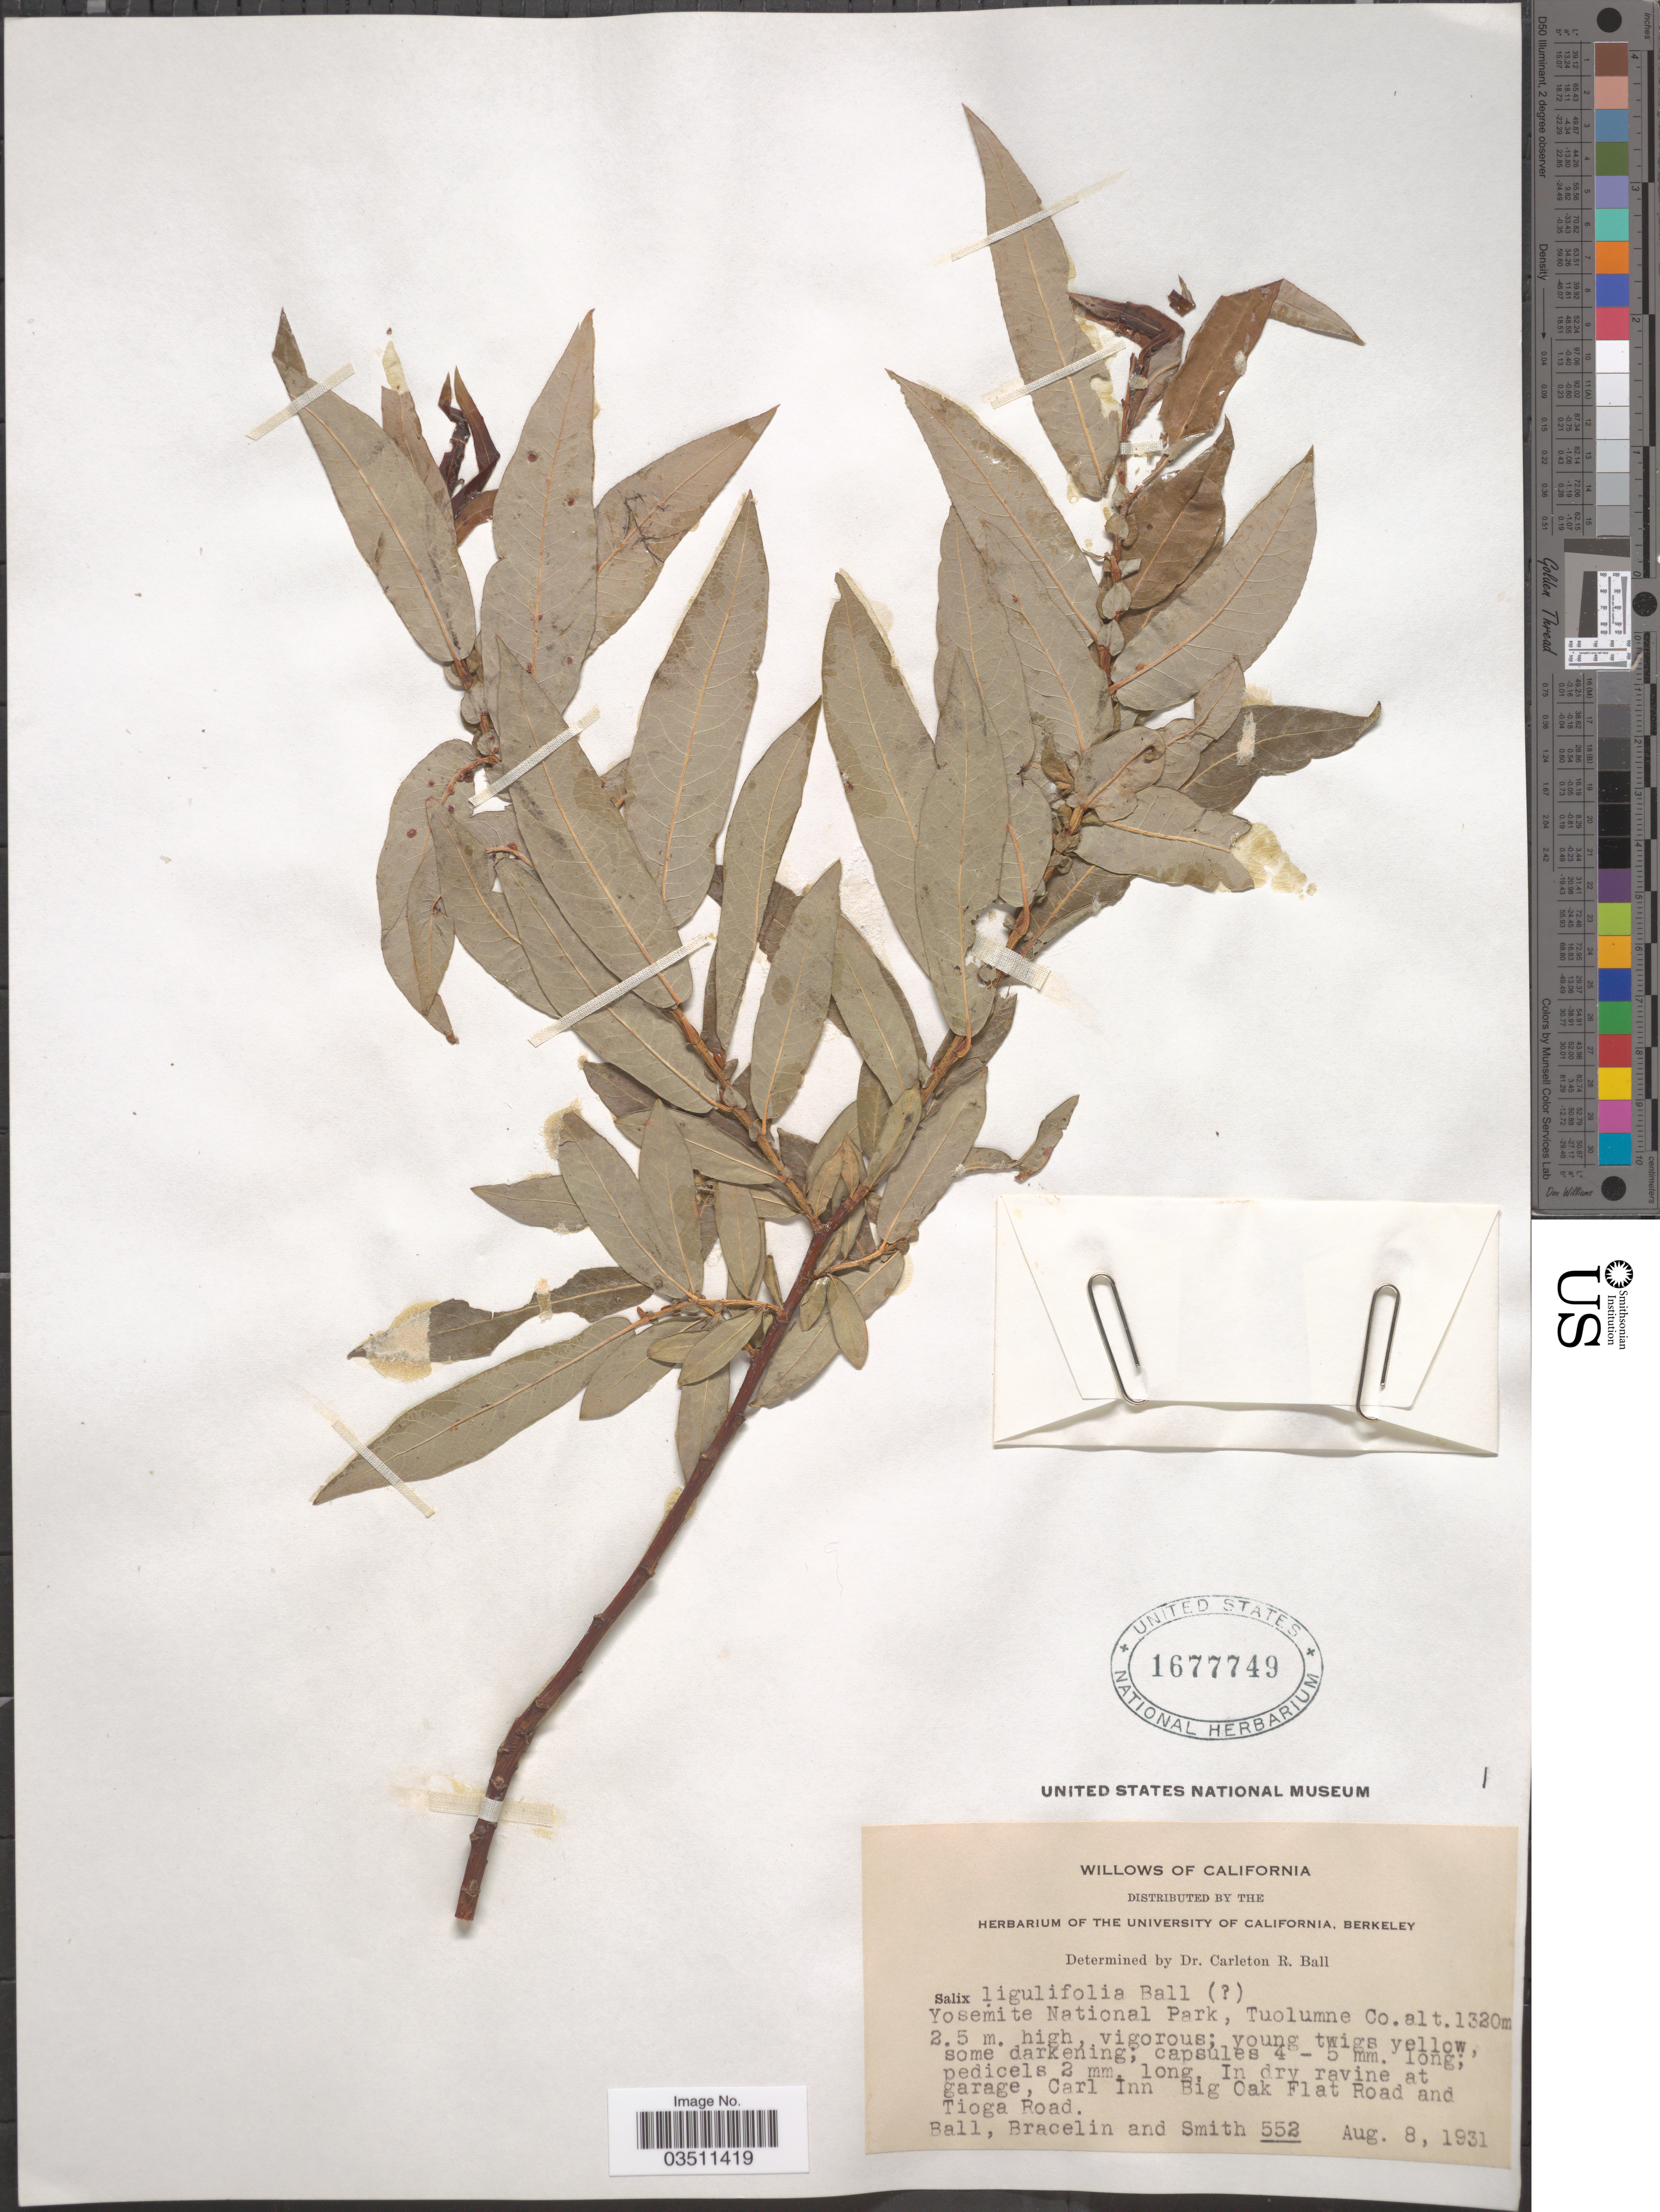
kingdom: Plantae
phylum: Tracheophyta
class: Magnoliopsida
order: Malpighiales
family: Salicaceae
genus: Salix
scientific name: Salix ligulifolia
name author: (C.R. Ball) C.R. Ball ex C.K. Schneid.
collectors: -- Ball, Bracelin & -- Smith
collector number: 552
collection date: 1931-08-08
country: United States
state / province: California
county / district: Tuolumne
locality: Yosemite National Park, Tuolumne Co. In dry ravine at garage, Carl Inn Big Oak Flat Road and Tioga Road.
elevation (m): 1320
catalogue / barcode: US 1677749